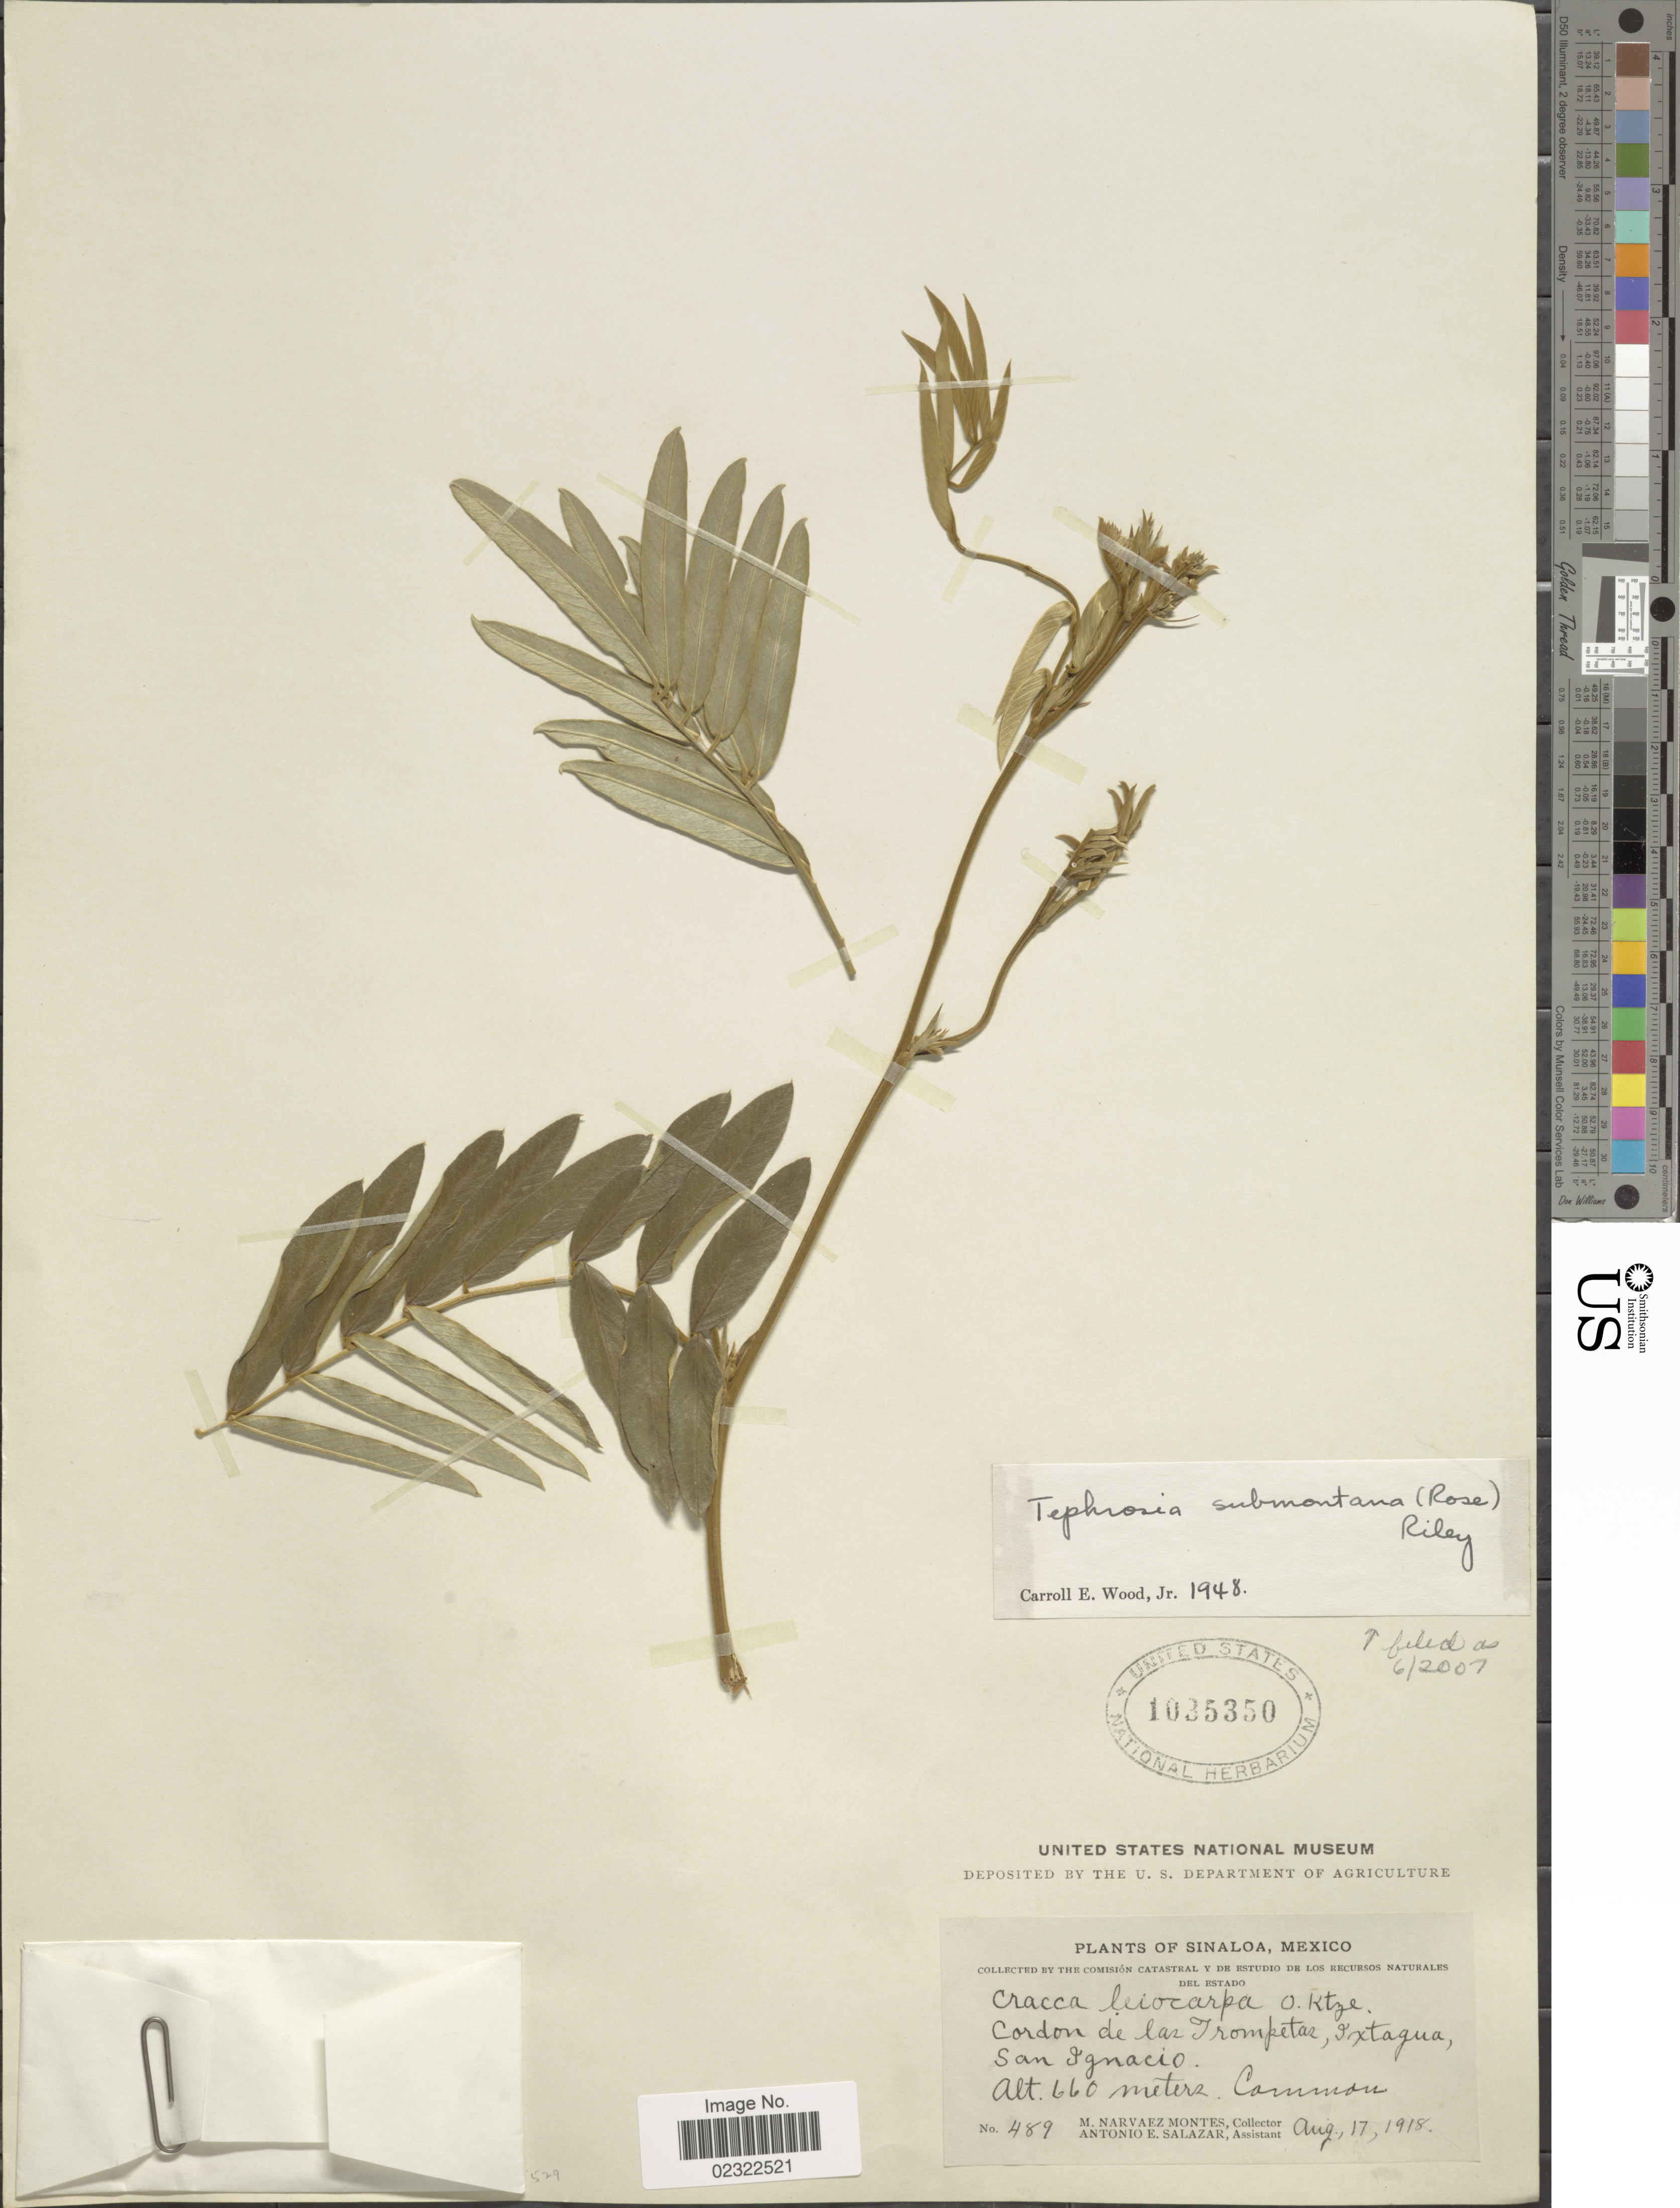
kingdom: Plantae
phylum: Tracheophyta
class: Magnoliopsida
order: Fabales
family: Fabaceae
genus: Tephrosia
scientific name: Tephrosia submontana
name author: (Rose) L. Riley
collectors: M. Narvaez-Montes & A. E. Salazar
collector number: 489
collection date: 1918-08-17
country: Mexico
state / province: Sinaloa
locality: Sinaloa, Mexico. Cordon de laz Trompetaz, Ixtagua, San Ignacio.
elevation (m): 660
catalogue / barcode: US 1035350